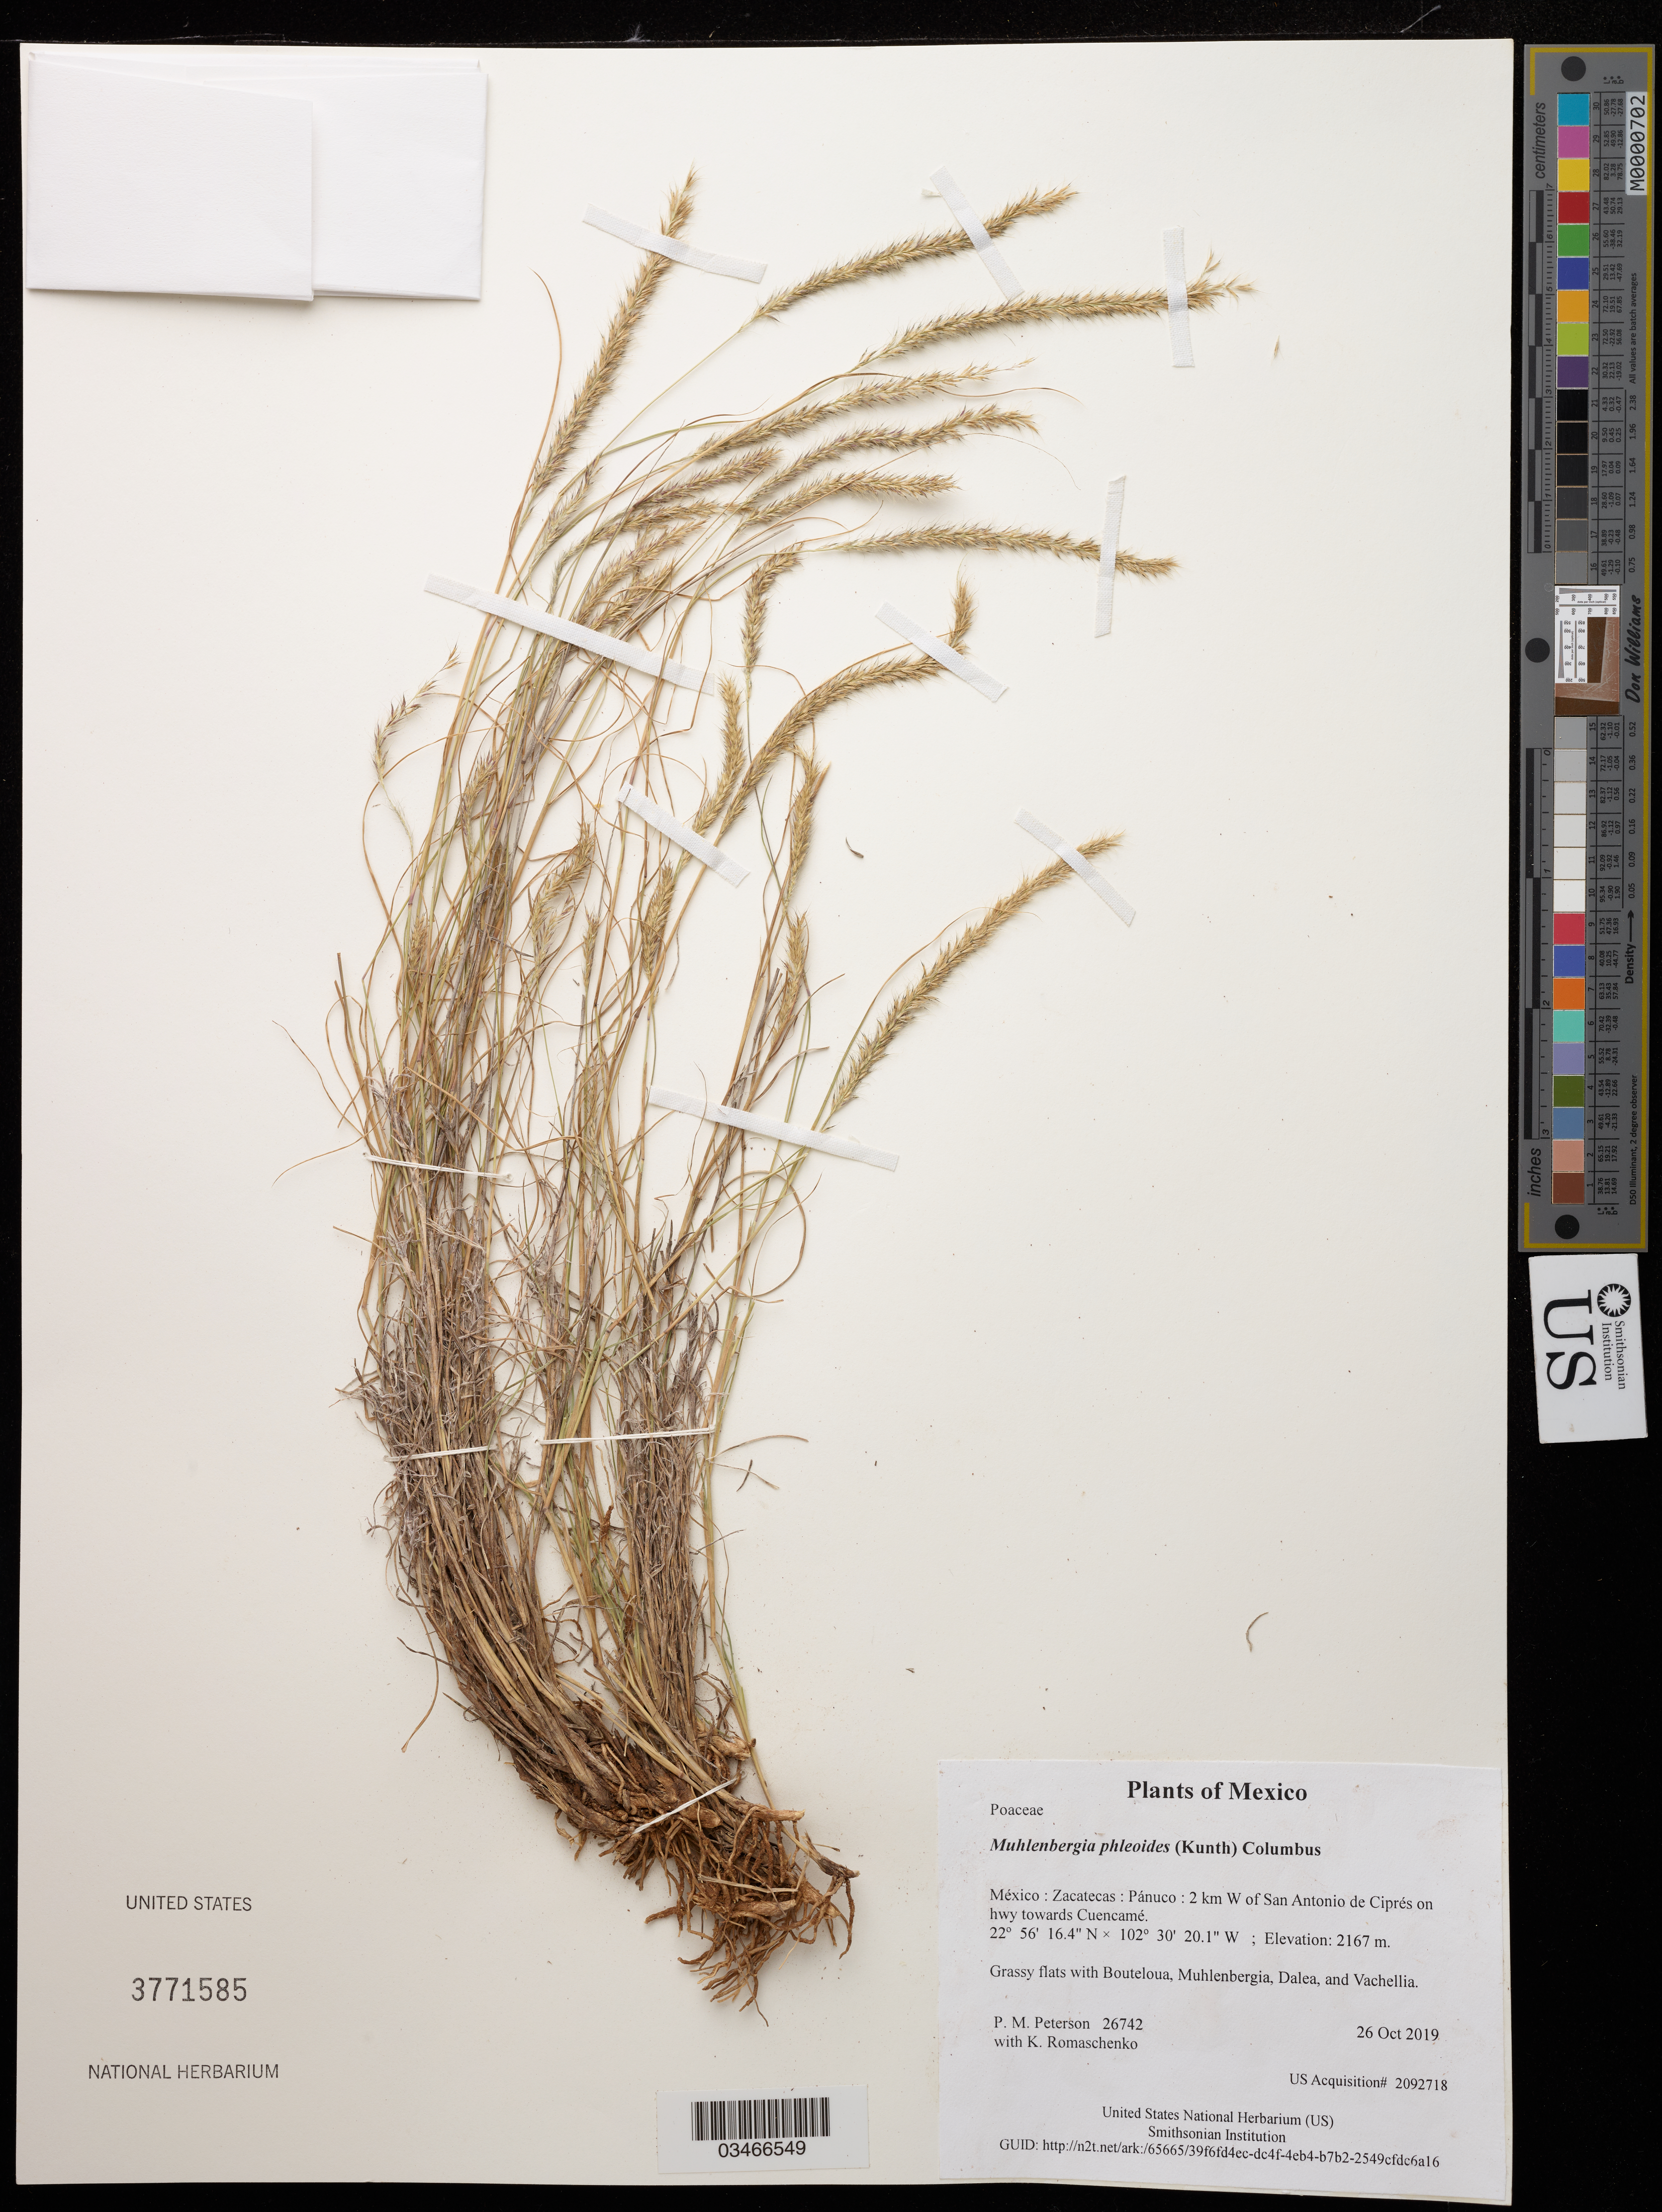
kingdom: Plantae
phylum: Tracheophyta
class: Liliopsida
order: Poales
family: Poaceae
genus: Muhlenbergia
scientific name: Muhlenbergia phleoides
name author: (Kunth) Columbus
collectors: P. M. Peterson & K. Romaschenko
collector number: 26742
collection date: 2019-10-26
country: México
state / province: Zacatecas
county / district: Pánuco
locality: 2 km W of San Antonio de Ciprés on hwy towards Cuencamé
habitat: Grassy flats with Bouteloua, Muhlenbergia, Dalea, and Vachellia.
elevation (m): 2167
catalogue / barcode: US 3771585